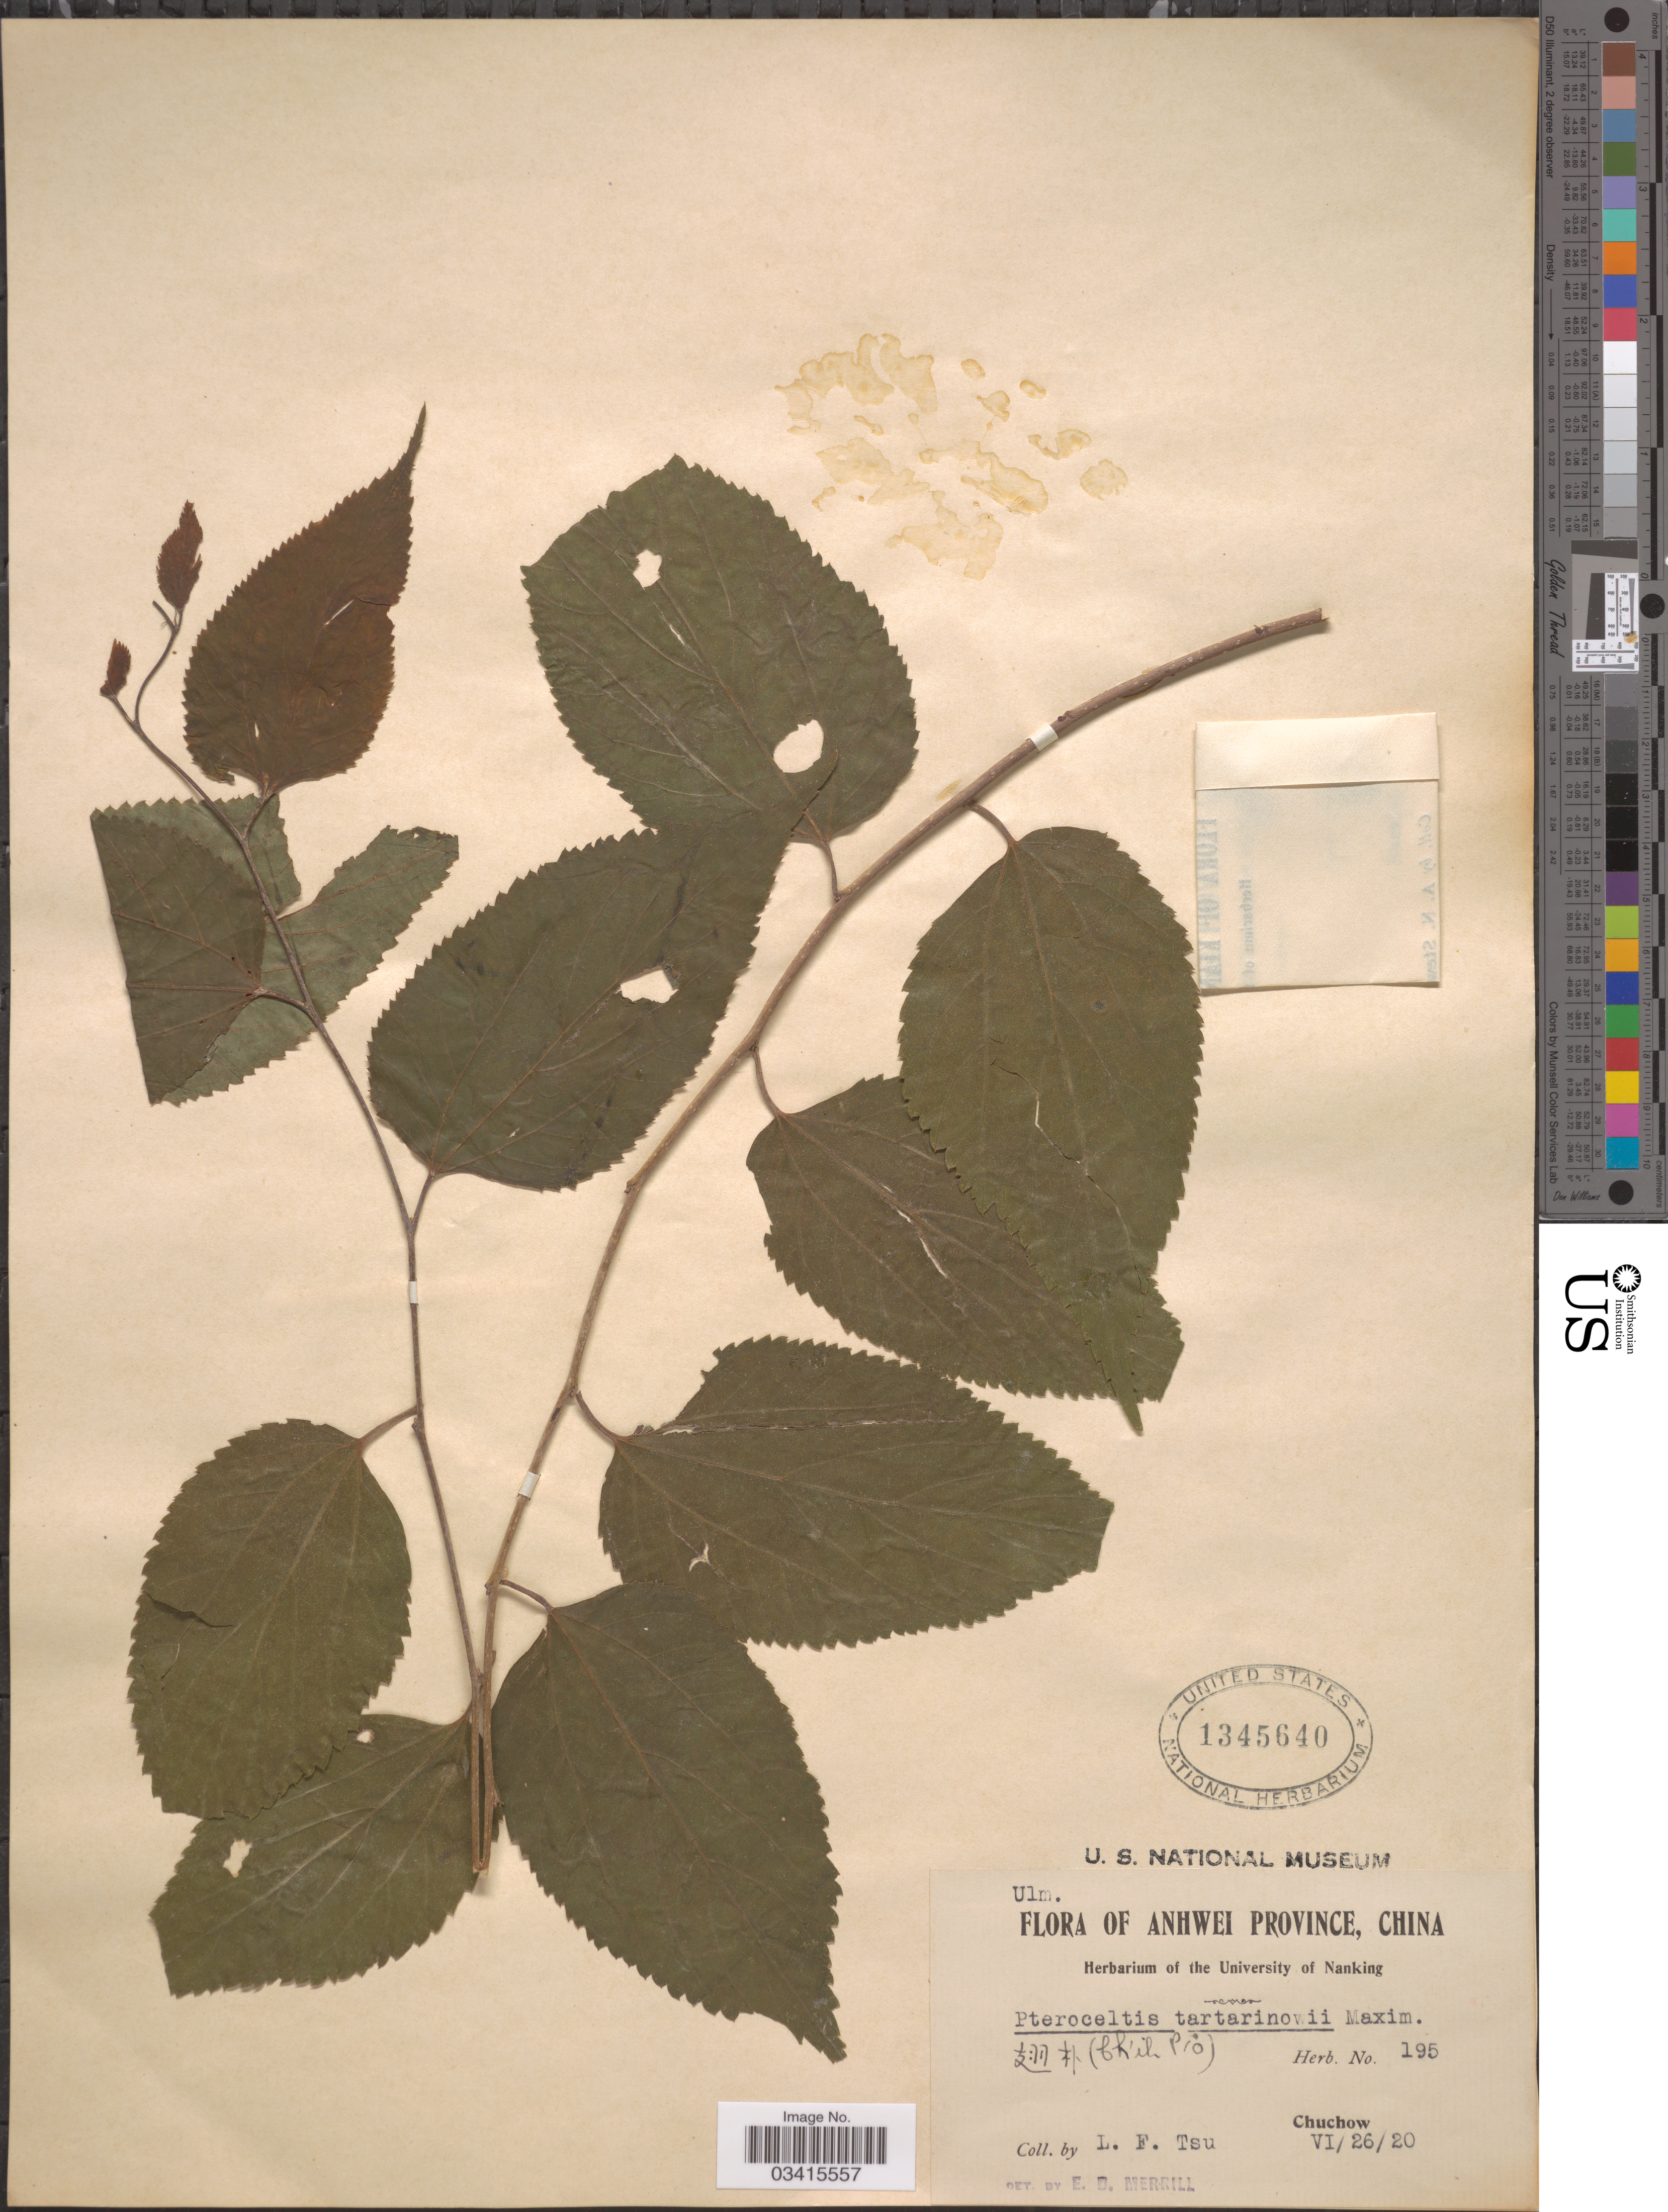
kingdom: Plantae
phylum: Tracheophyta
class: Magnoliopsida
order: Rosales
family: Cannabaceae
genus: Pteroceltis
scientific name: Pteroceltis tatarinowii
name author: Maxim.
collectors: L. Tsu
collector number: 195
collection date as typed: Transcribed d/m/y: 26/6/20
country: China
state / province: Anhui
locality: Anhwei Province. Chuchow.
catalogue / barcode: US 1345640